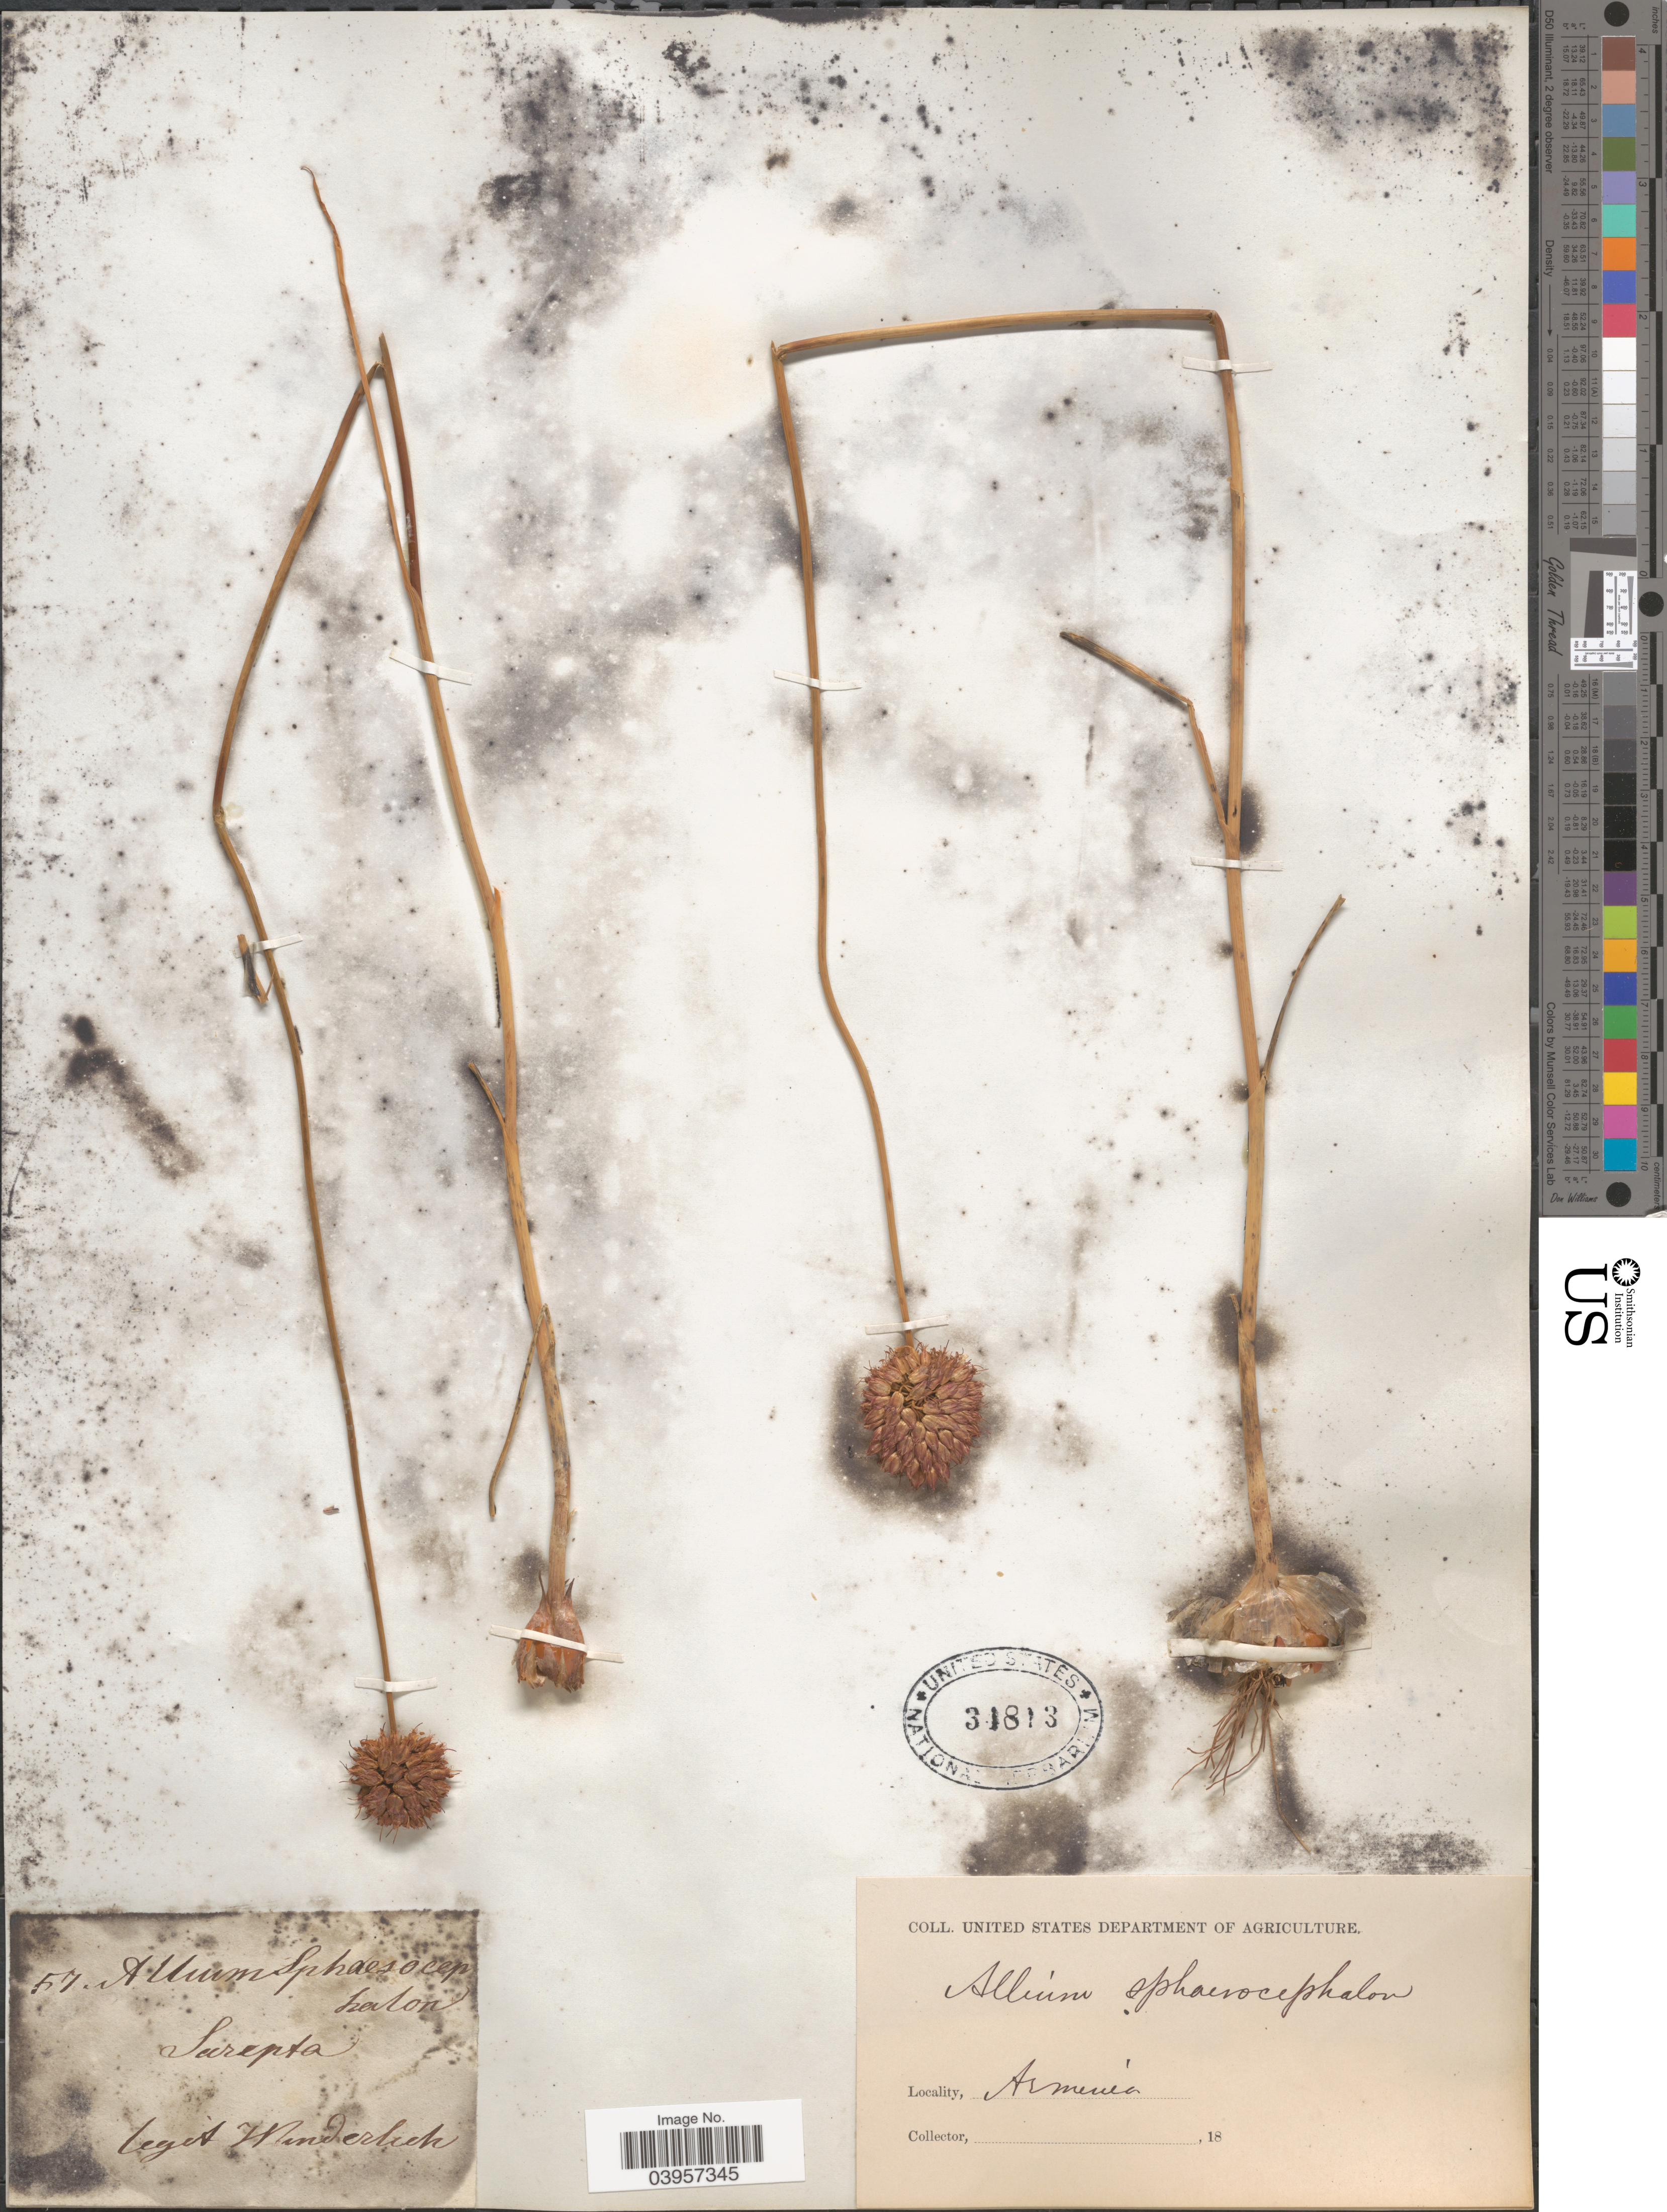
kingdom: Plantae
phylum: Tracheophyta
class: Liliopsida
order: Asparagales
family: Amaryllidaceae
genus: Allium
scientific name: Allium sphaerocephalum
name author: L.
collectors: Wunderlich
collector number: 57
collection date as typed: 18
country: Russian Federation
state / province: Volgograd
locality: Sarepta.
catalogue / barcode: US 31813